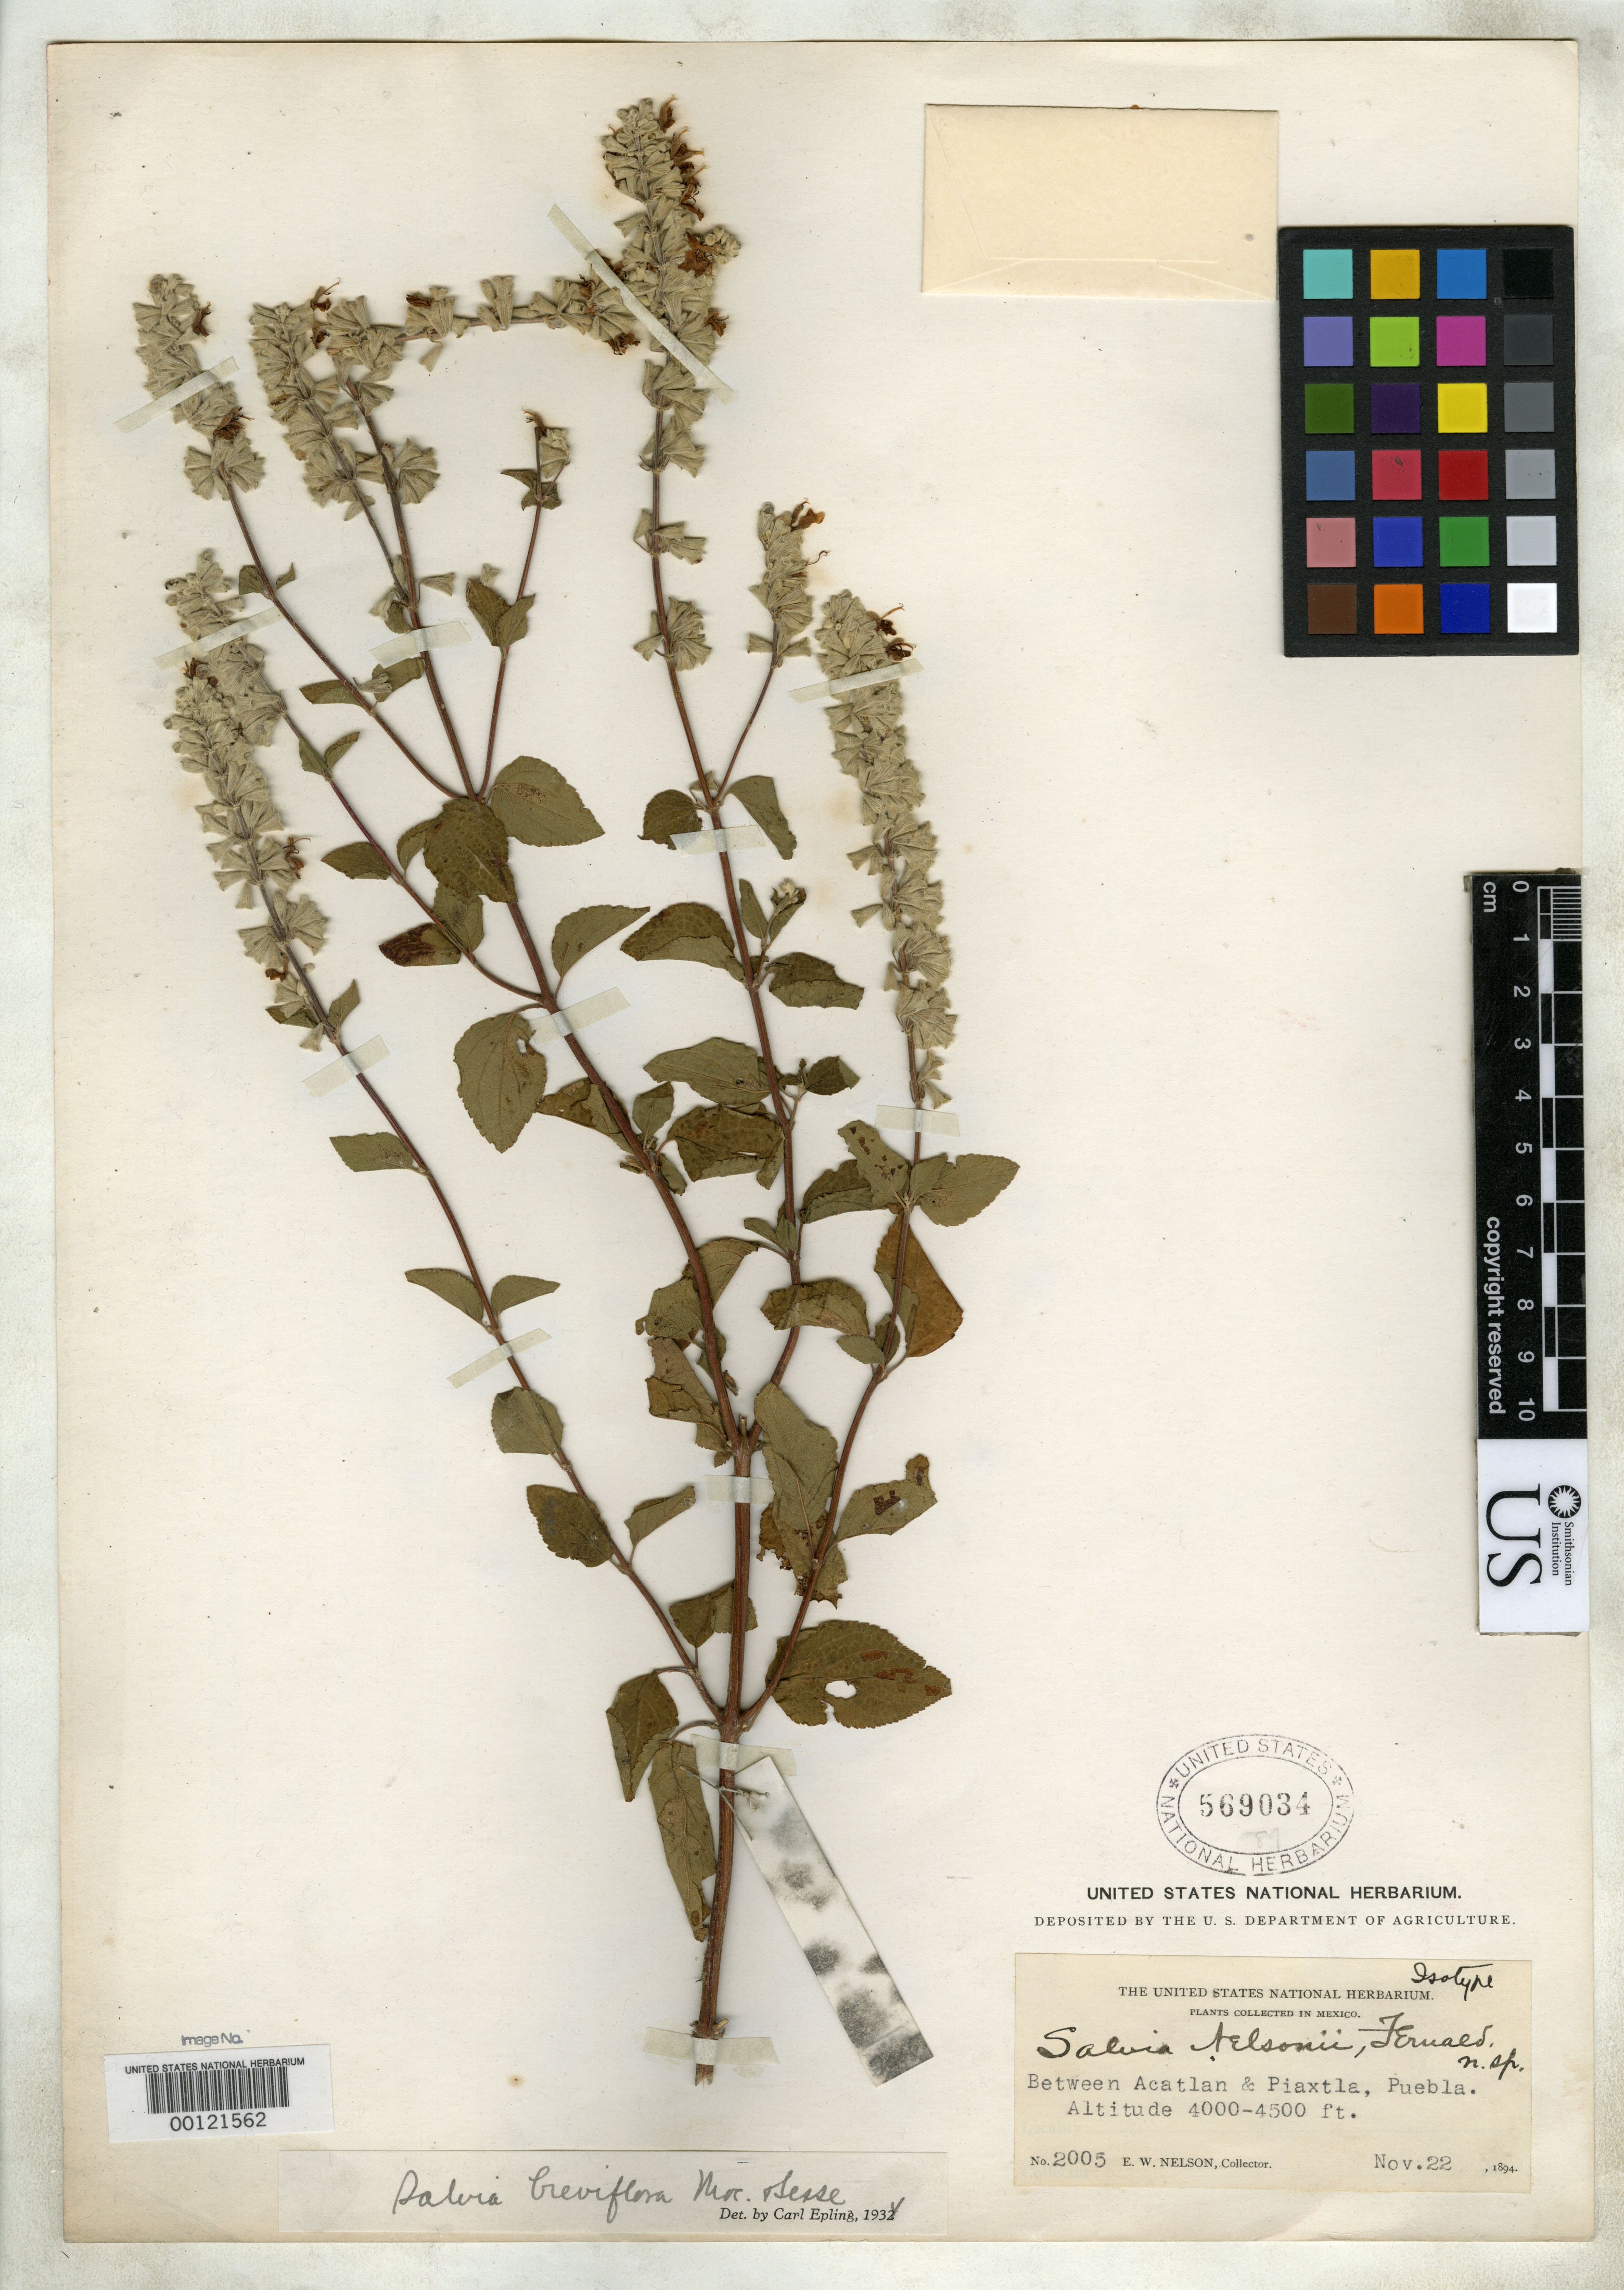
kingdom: Plantae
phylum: Tracheophyta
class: Magnoliopsida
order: Lamiales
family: Lamiaceae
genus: Salvia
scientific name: Salvia nelsonii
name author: Fernald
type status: Isotype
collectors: A. Nelson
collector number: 2005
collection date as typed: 22 Nov 1894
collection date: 1894-11-22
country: Mexico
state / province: Puebla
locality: Acatlan.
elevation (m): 1230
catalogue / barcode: US 569034